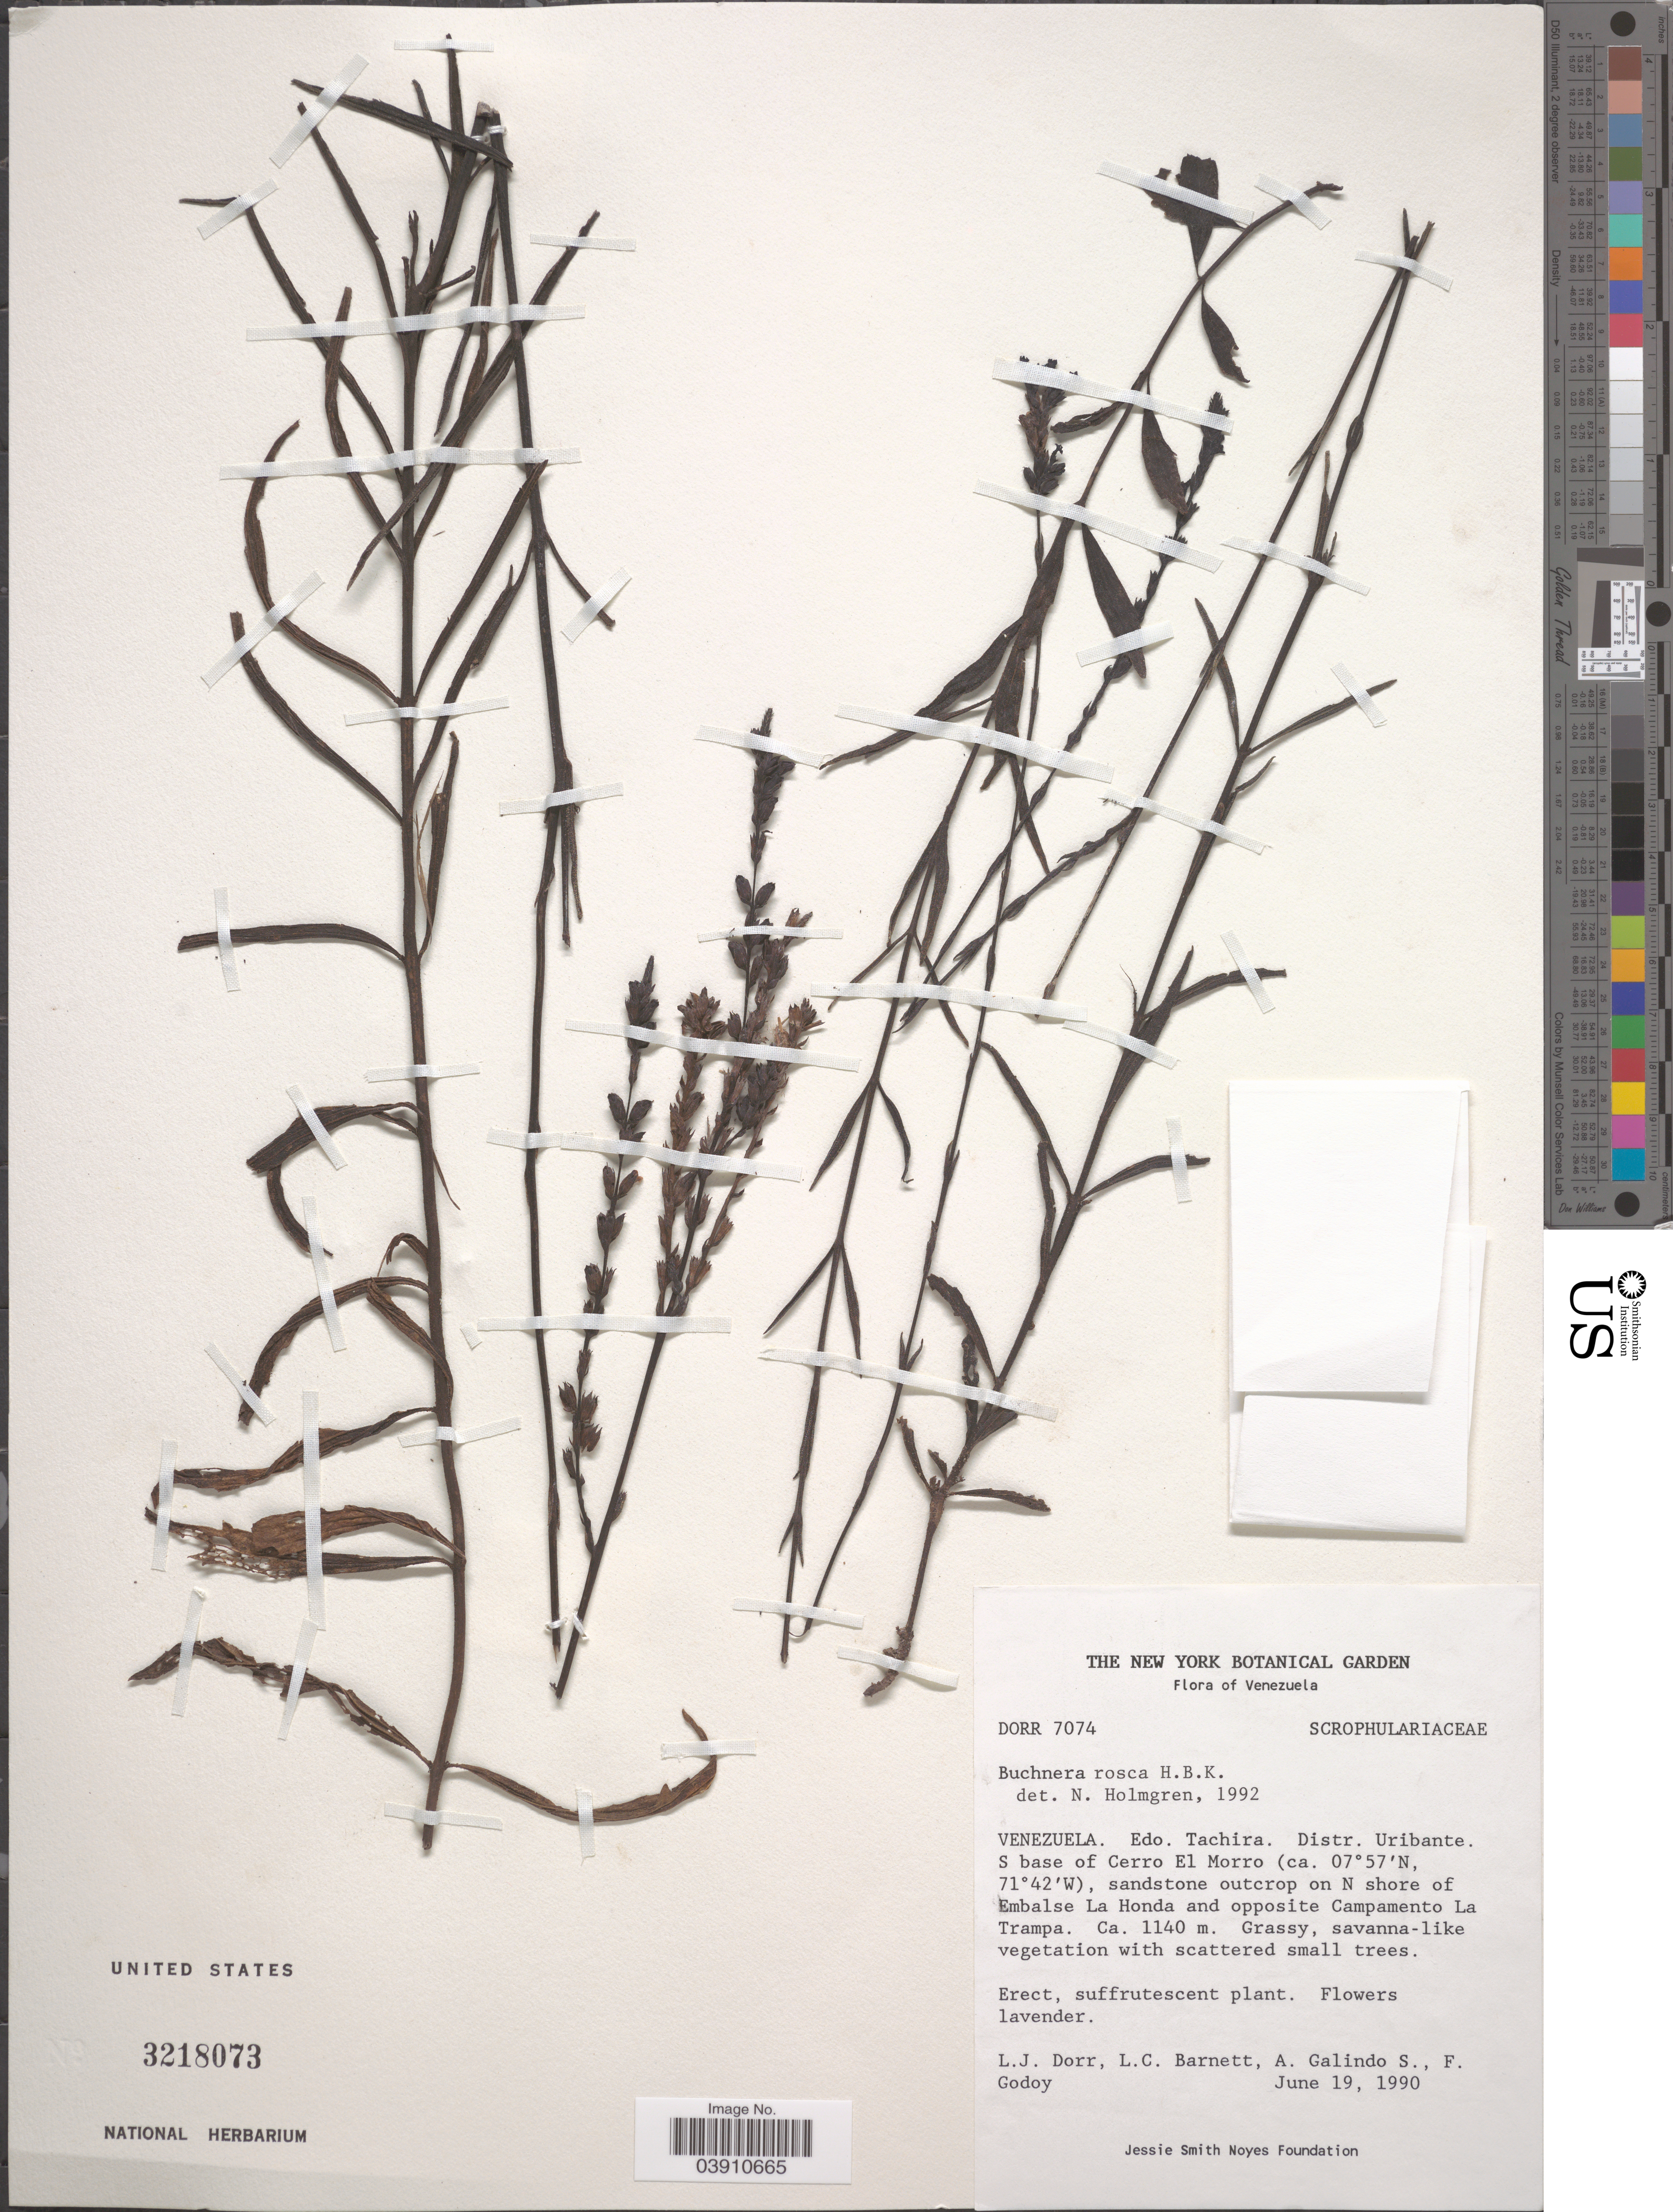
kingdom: Plantae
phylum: Tracheophyta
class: Magnoliopsida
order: Lamiales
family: Orobanchaceae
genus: Buchnera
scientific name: Buchnera rosea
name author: Kunth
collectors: L. J. Dorr, L. C. Barnett, A. Galindo S. & F. Godoy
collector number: DORR 7074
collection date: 1990-06-19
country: Venezuela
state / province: Táchira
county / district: Uribante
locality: S base of Cerro El Morro, sandstone outcrop on N shore of Embalse La Honda and opposite Campamento La Trampa.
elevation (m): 1140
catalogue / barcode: US 3218073